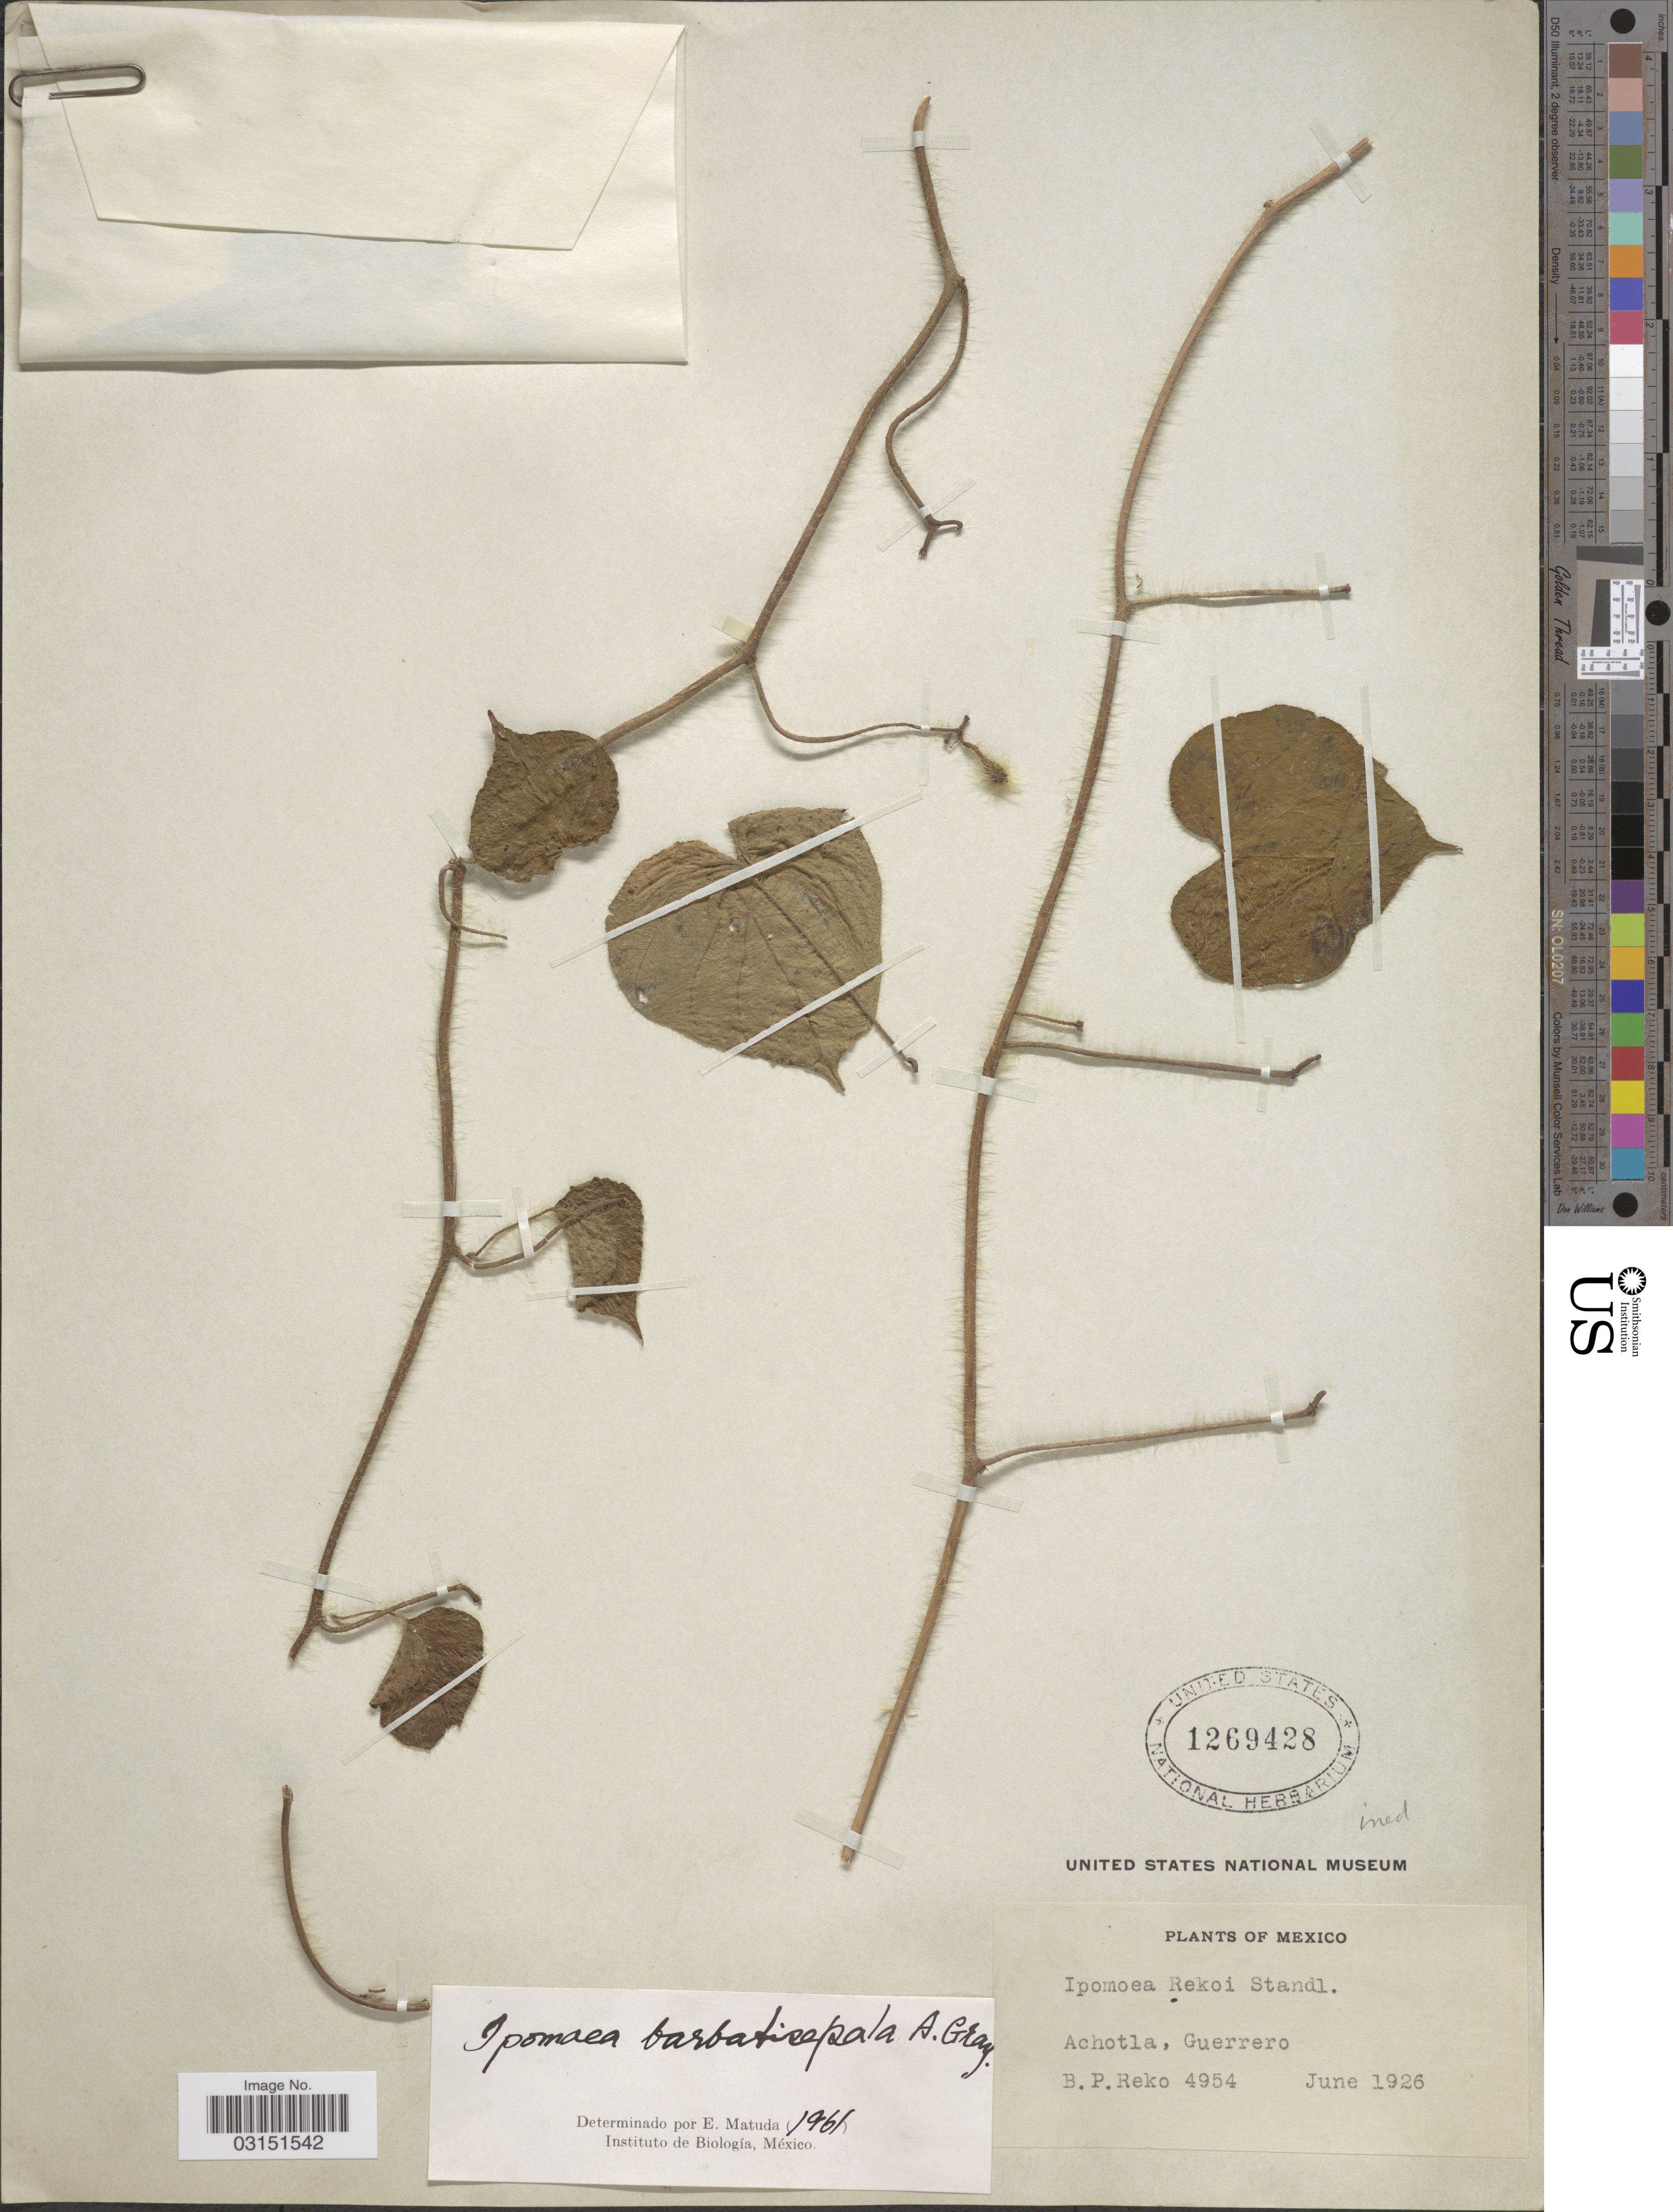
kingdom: Plantae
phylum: Tracheophyta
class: Magnoliopsida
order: Solanales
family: Convolvulaceae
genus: Ipomoea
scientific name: Ipomoea suaveolens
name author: (M. Martens & Galeotti) Hemsl.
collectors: B. P. Reko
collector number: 4954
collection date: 1926-06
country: Mexico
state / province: Guerrero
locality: Achotla.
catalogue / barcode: US 1269428